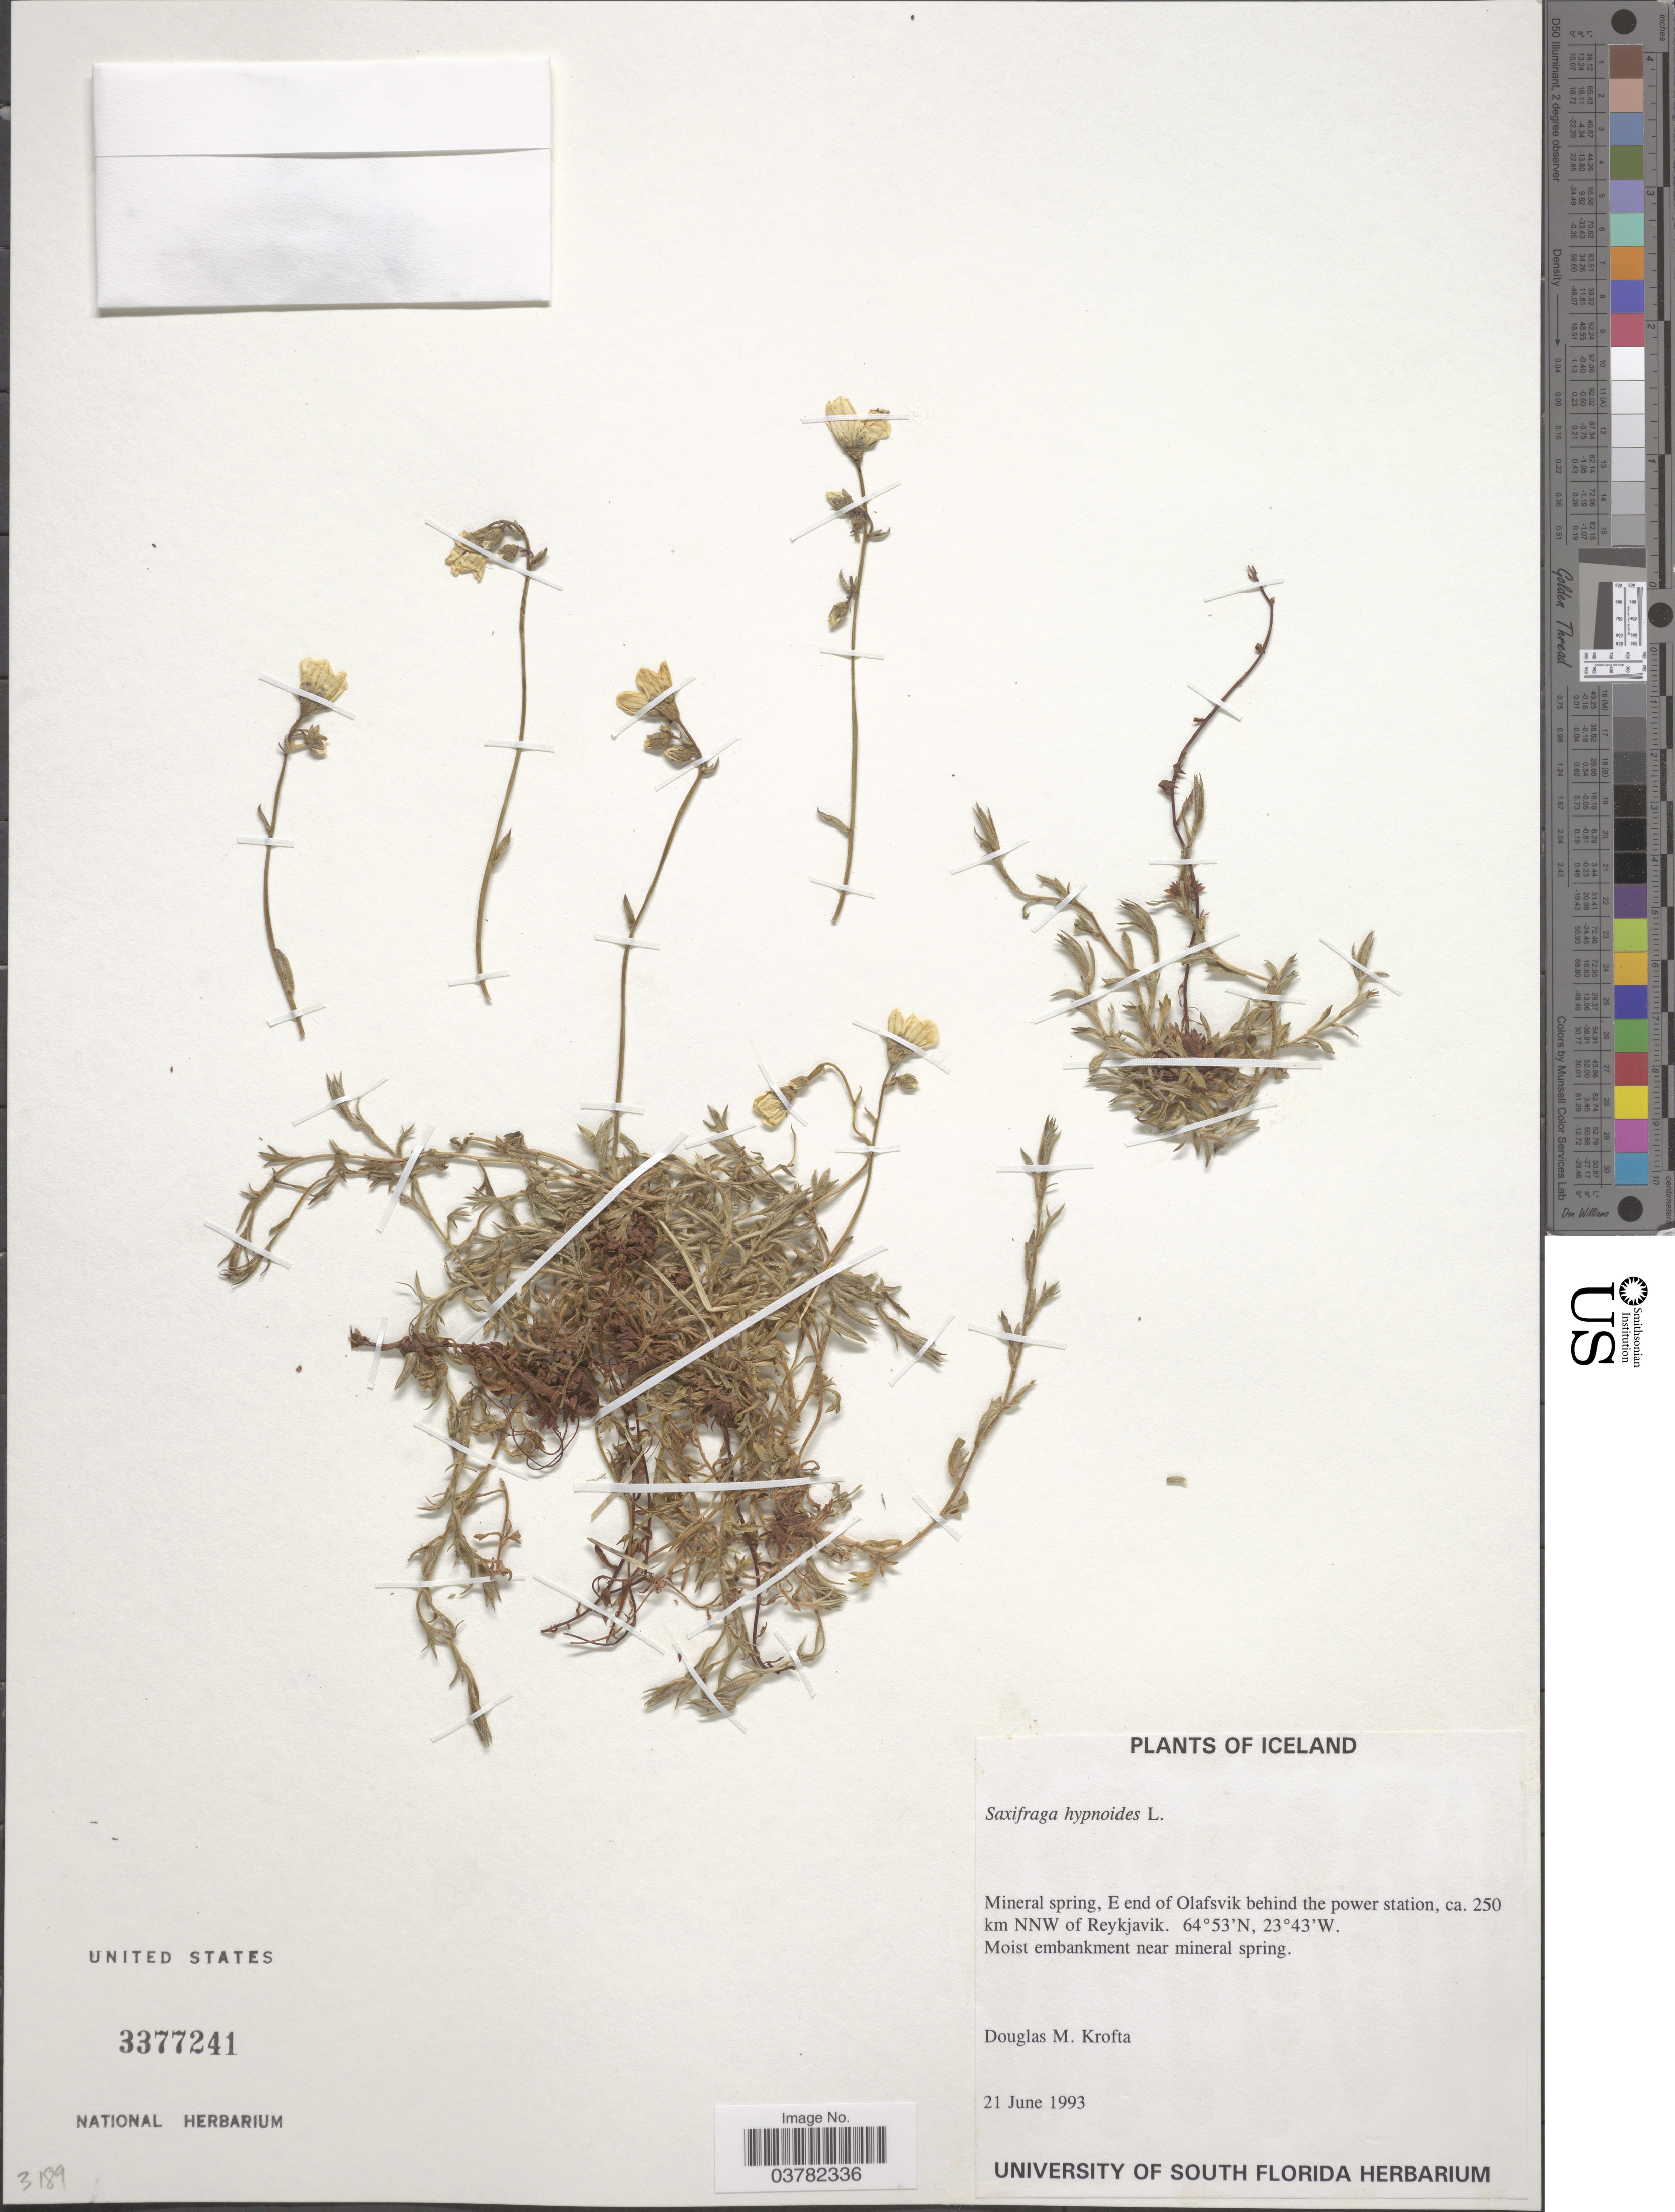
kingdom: Plantae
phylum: Tracheophyta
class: Magnoliopsida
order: Saxifragales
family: Saxifragaceae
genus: Saxifraga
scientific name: Saxifraga hypnoides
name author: L.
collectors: D. Krofta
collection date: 1993-06-21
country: Iceland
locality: Mineral spring, E end of Olafsvik behind the power station, ca. 250 km NNW of Reykjavik. Moist embankment near mineral spring.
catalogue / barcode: US 3377241